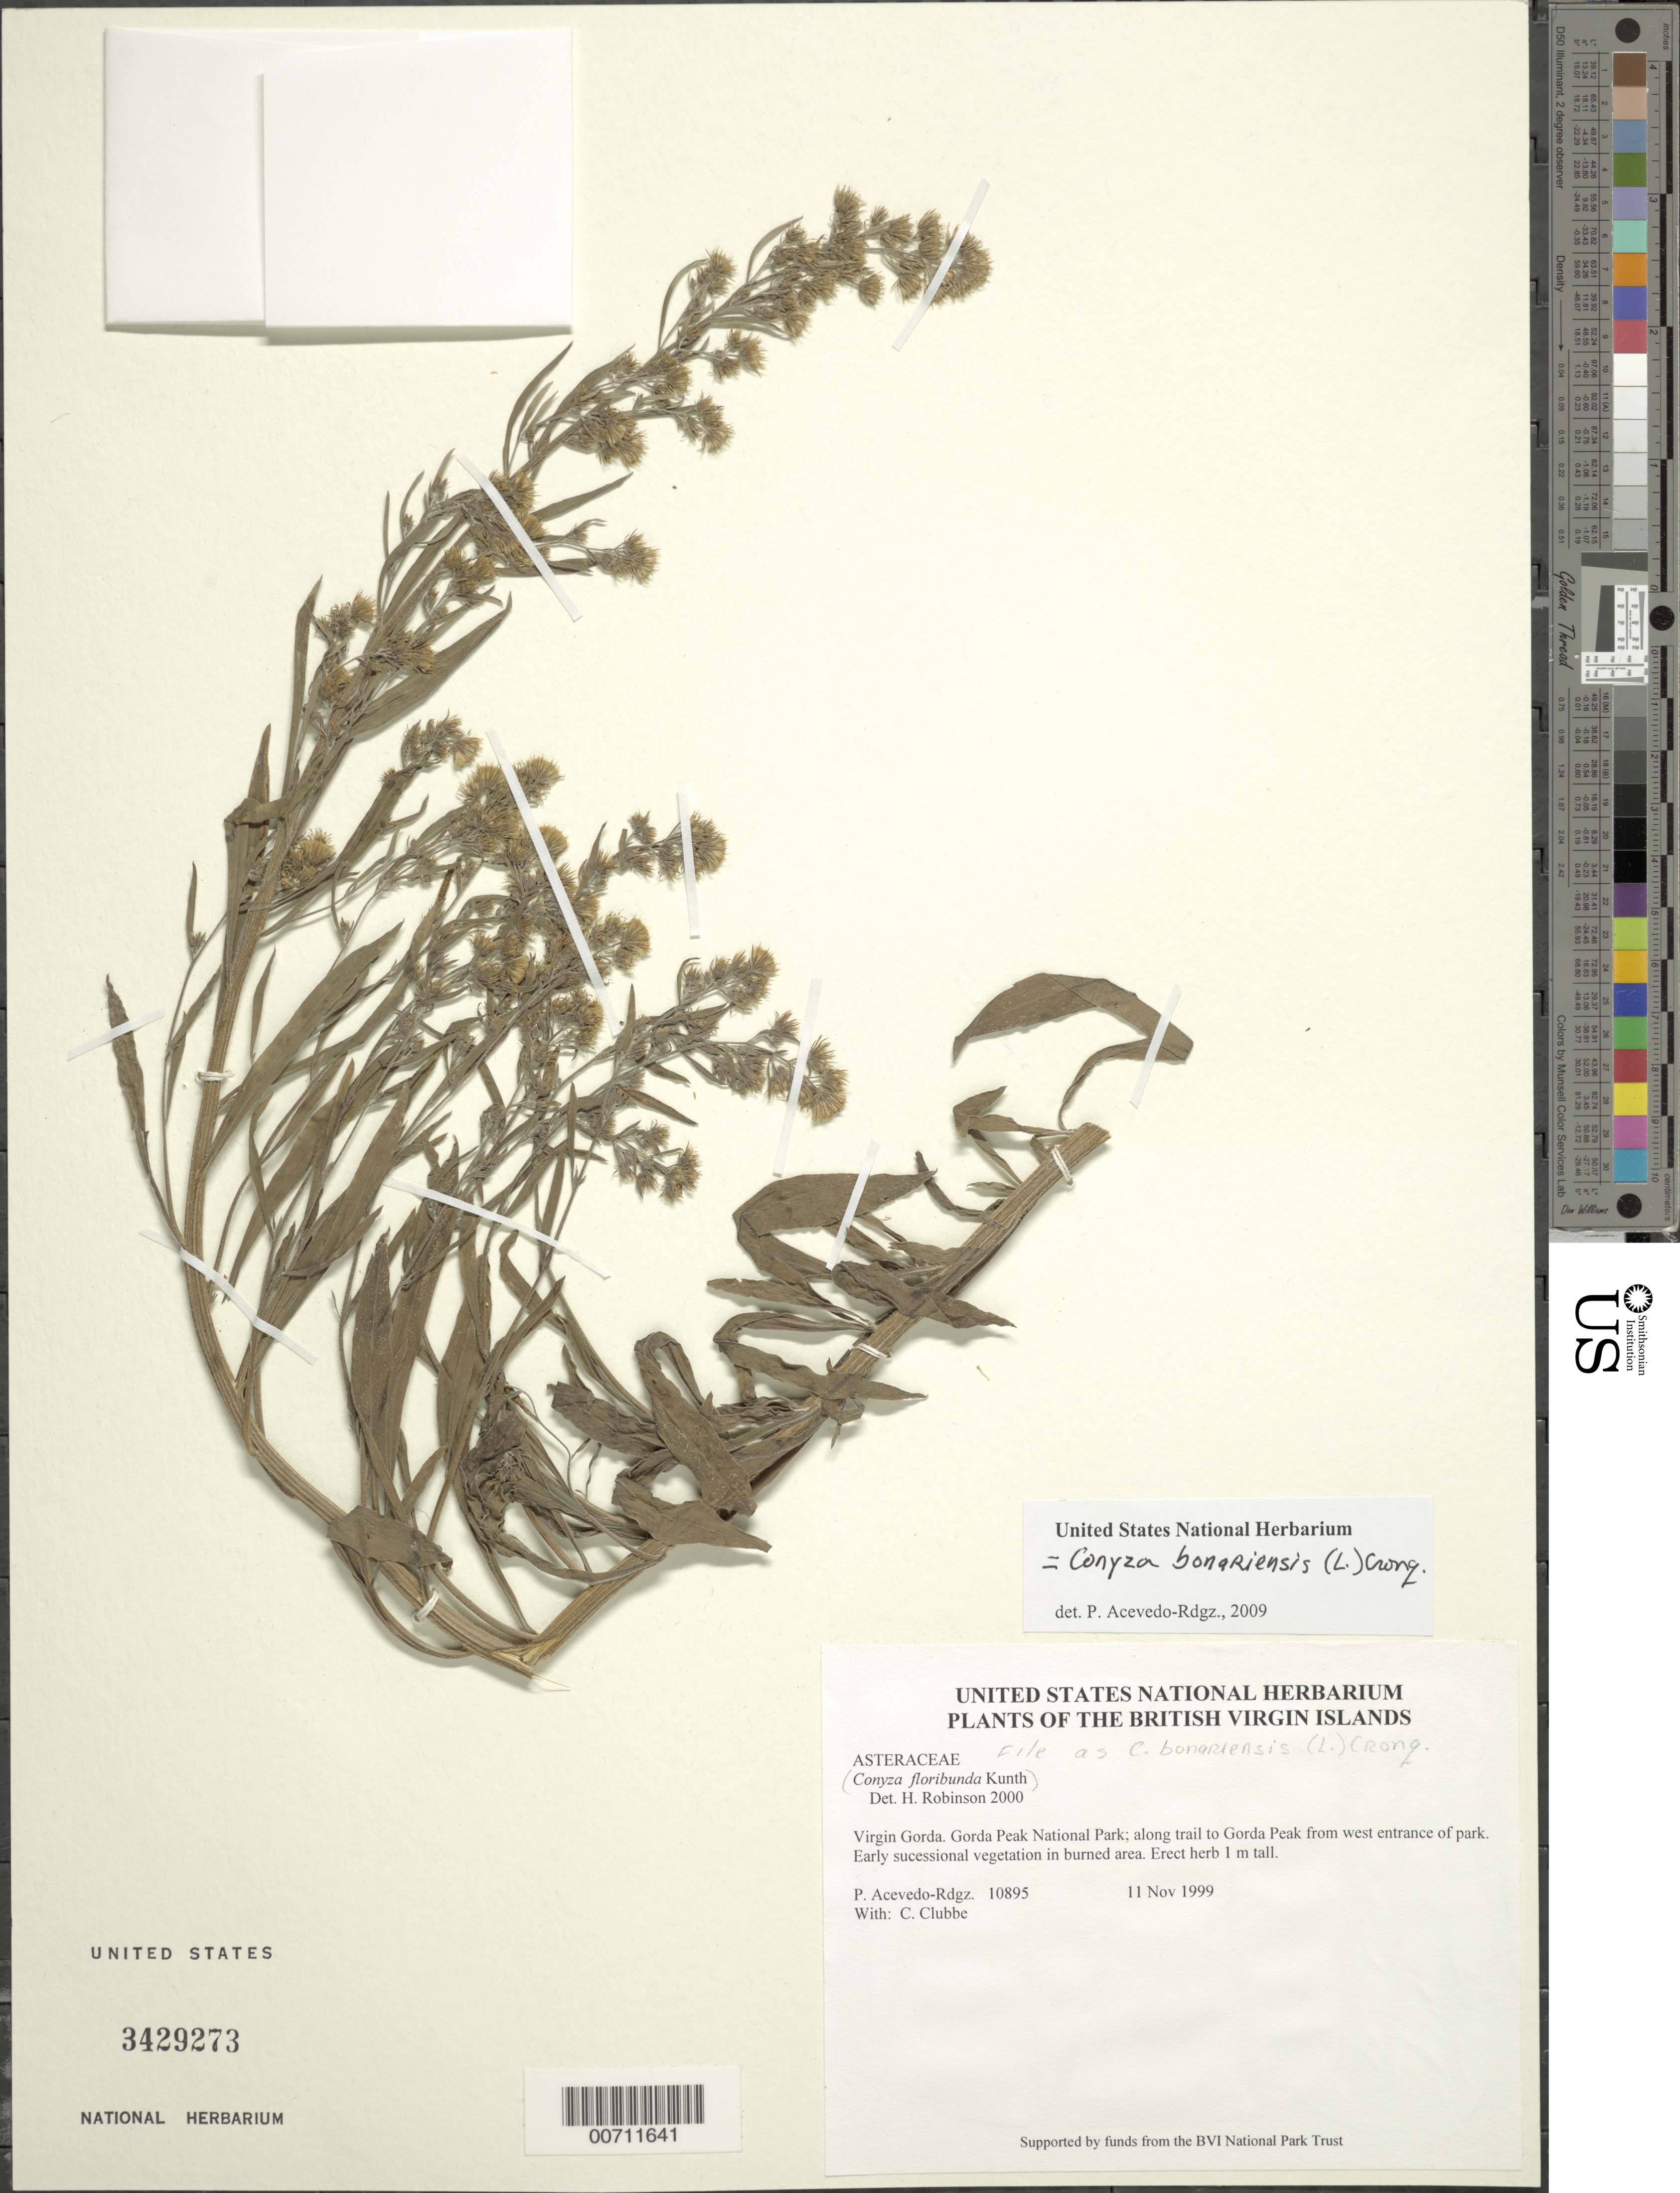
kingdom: Plantae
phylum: Tracheophyta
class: Magnoliopsida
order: Asterales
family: Asteraceae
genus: Conyza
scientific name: Conyza bonariensis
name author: (L.) Cronq.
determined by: Acevedo-Rodríguez, P., (BOT), Smithsonian Institution - National Museum of Natural History (UNITED STATES)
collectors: P. Acevedo-Rodr., C. Clubbe, M. Gillman & C. Hankamer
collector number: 10895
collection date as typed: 11 Nov 1999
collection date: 1999-11-11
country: British Virgin Islands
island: Virgin Gorda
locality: Gorda Peak National Park; along trail to Gorda Peak from west entrance of park.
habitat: Early sucessional vegetation in burned area.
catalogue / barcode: US 3429273